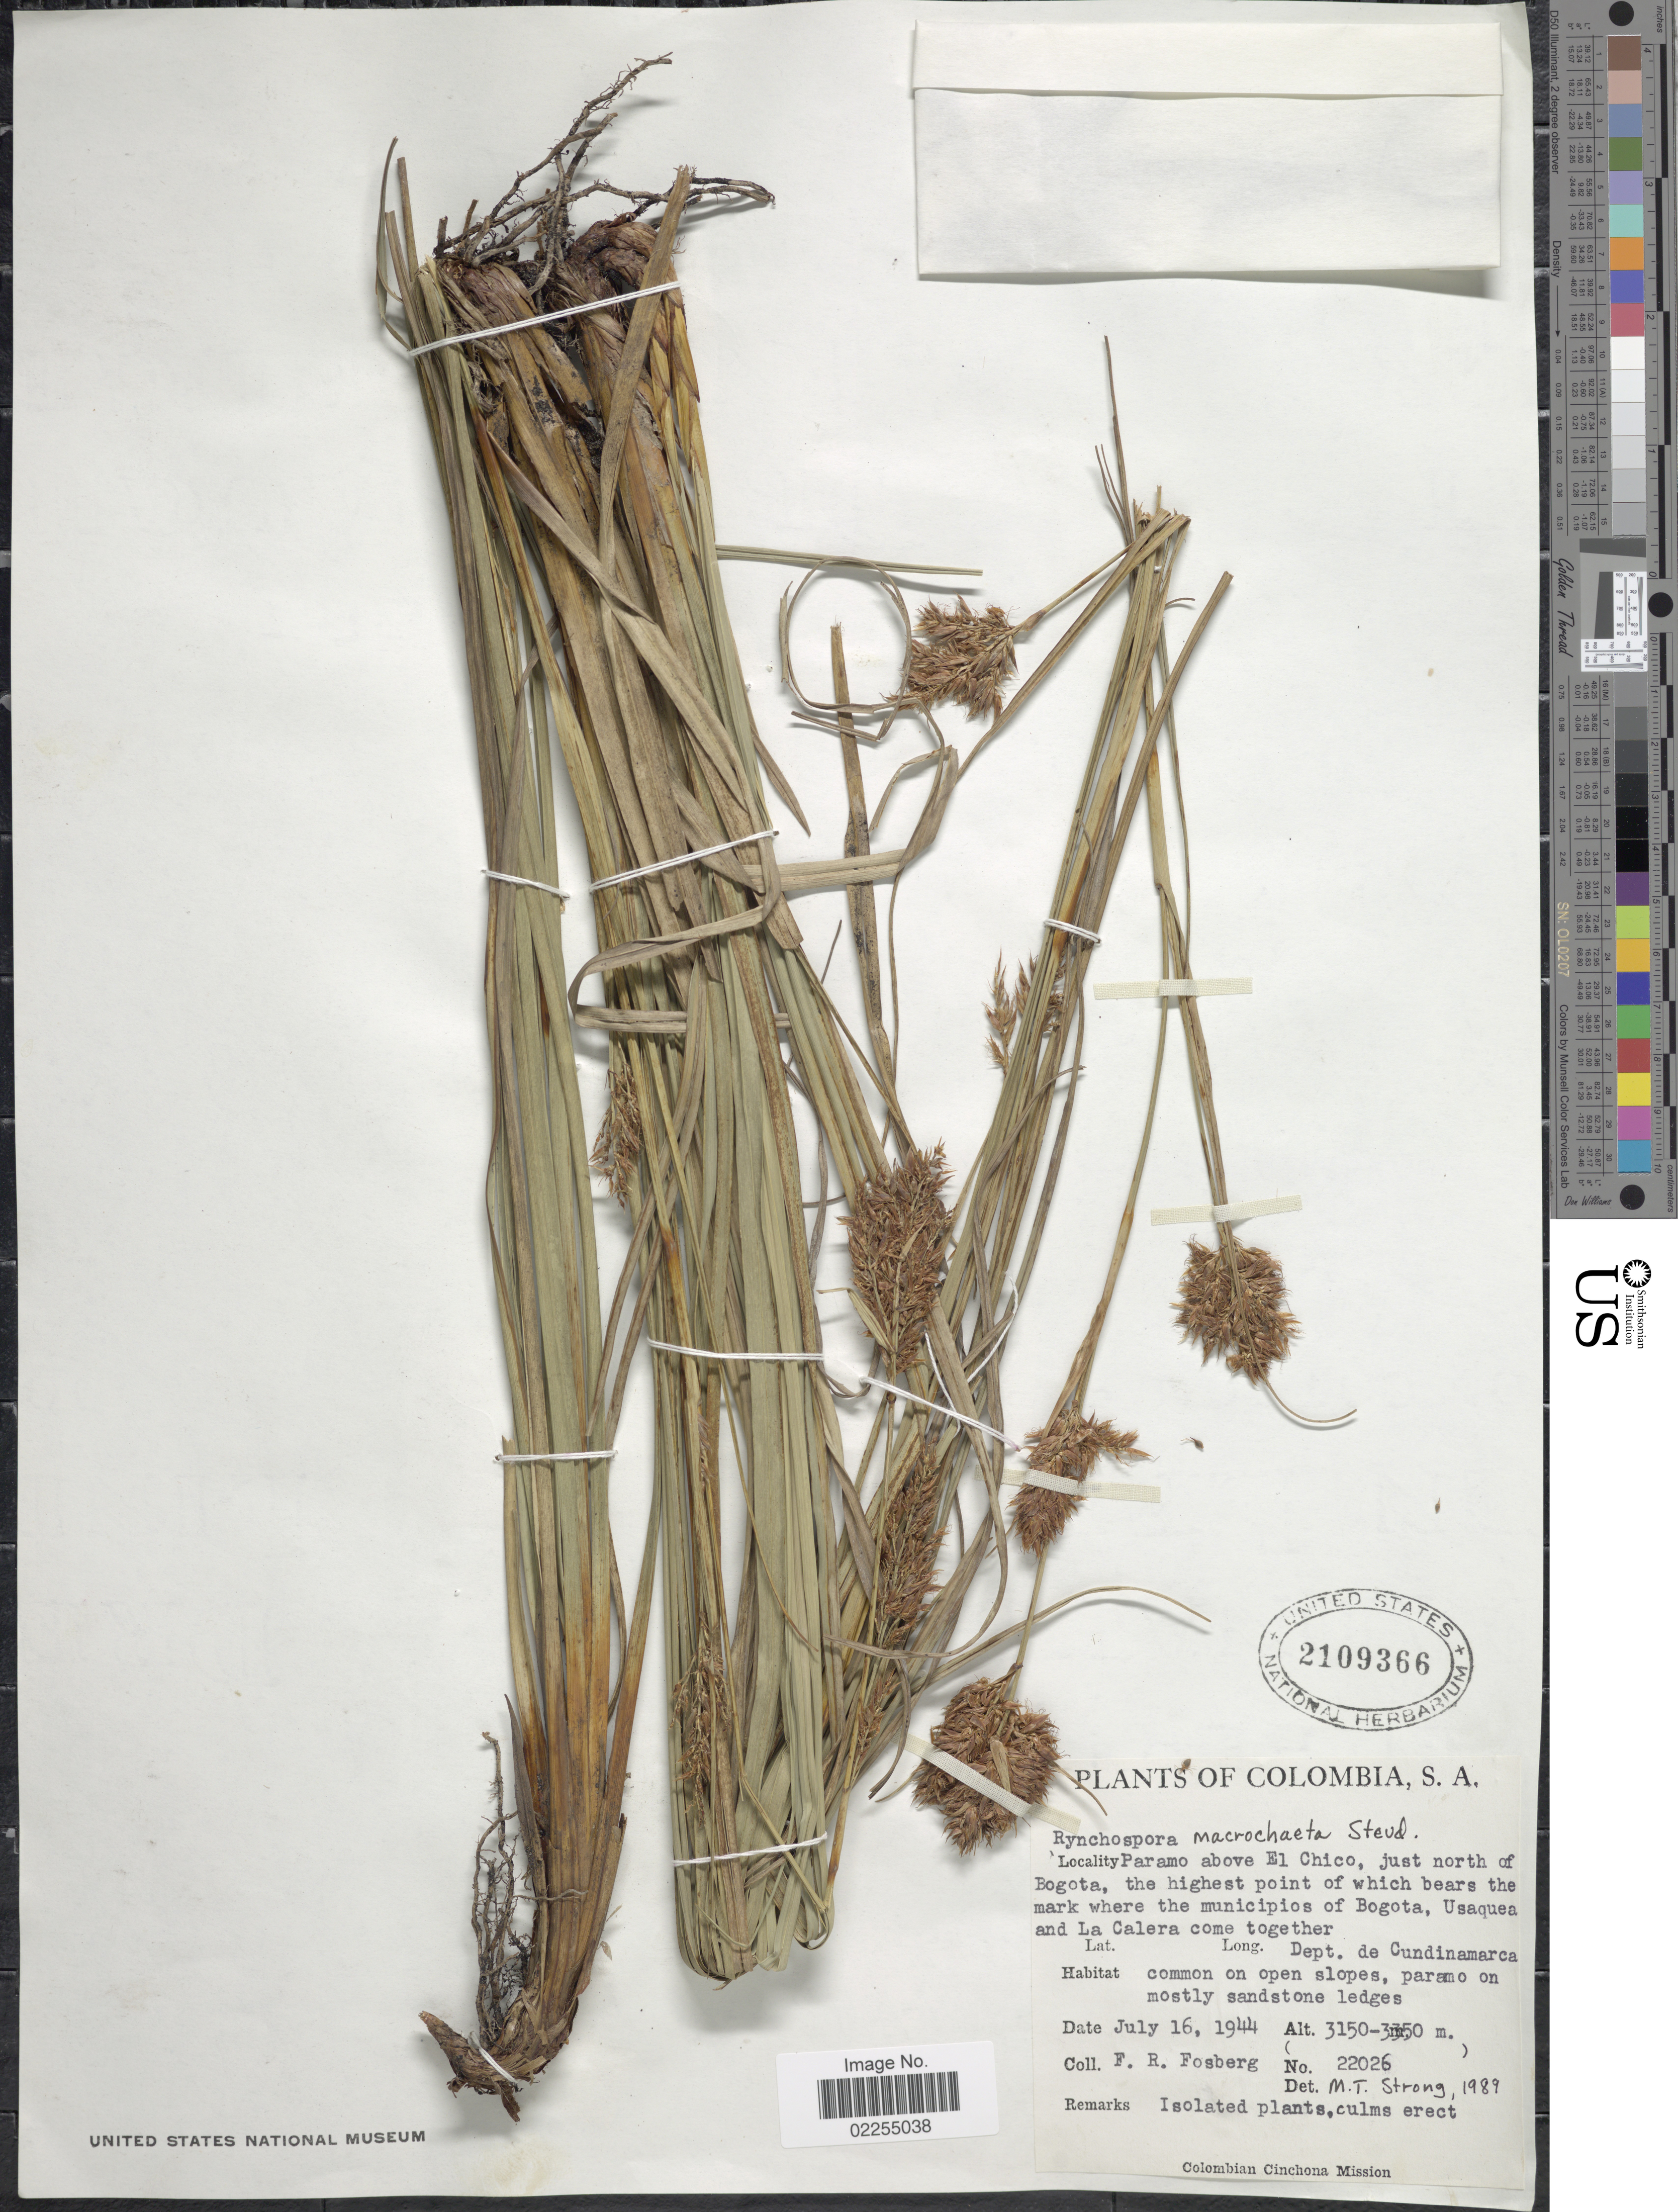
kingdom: Plantae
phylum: Tracheophyta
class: Liliopsida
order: Poales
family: Cyperaceae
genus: Rhynchospora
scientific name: Rhynchospora macrochaeta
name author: Steud. ex Boeckeler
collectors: F. R. Fosberg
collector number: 22026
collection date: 1944-07-16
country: Colombia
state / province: Cundinamarca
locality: S.A., Paramo above El Chico, just north of Bogota, the highest point of which bears the mark where the municipios of Bogota, Usaquea and La Calera come together, on open slopes, paramo on mostly sandstone ledges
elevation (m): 3150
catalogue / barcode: US 2109366